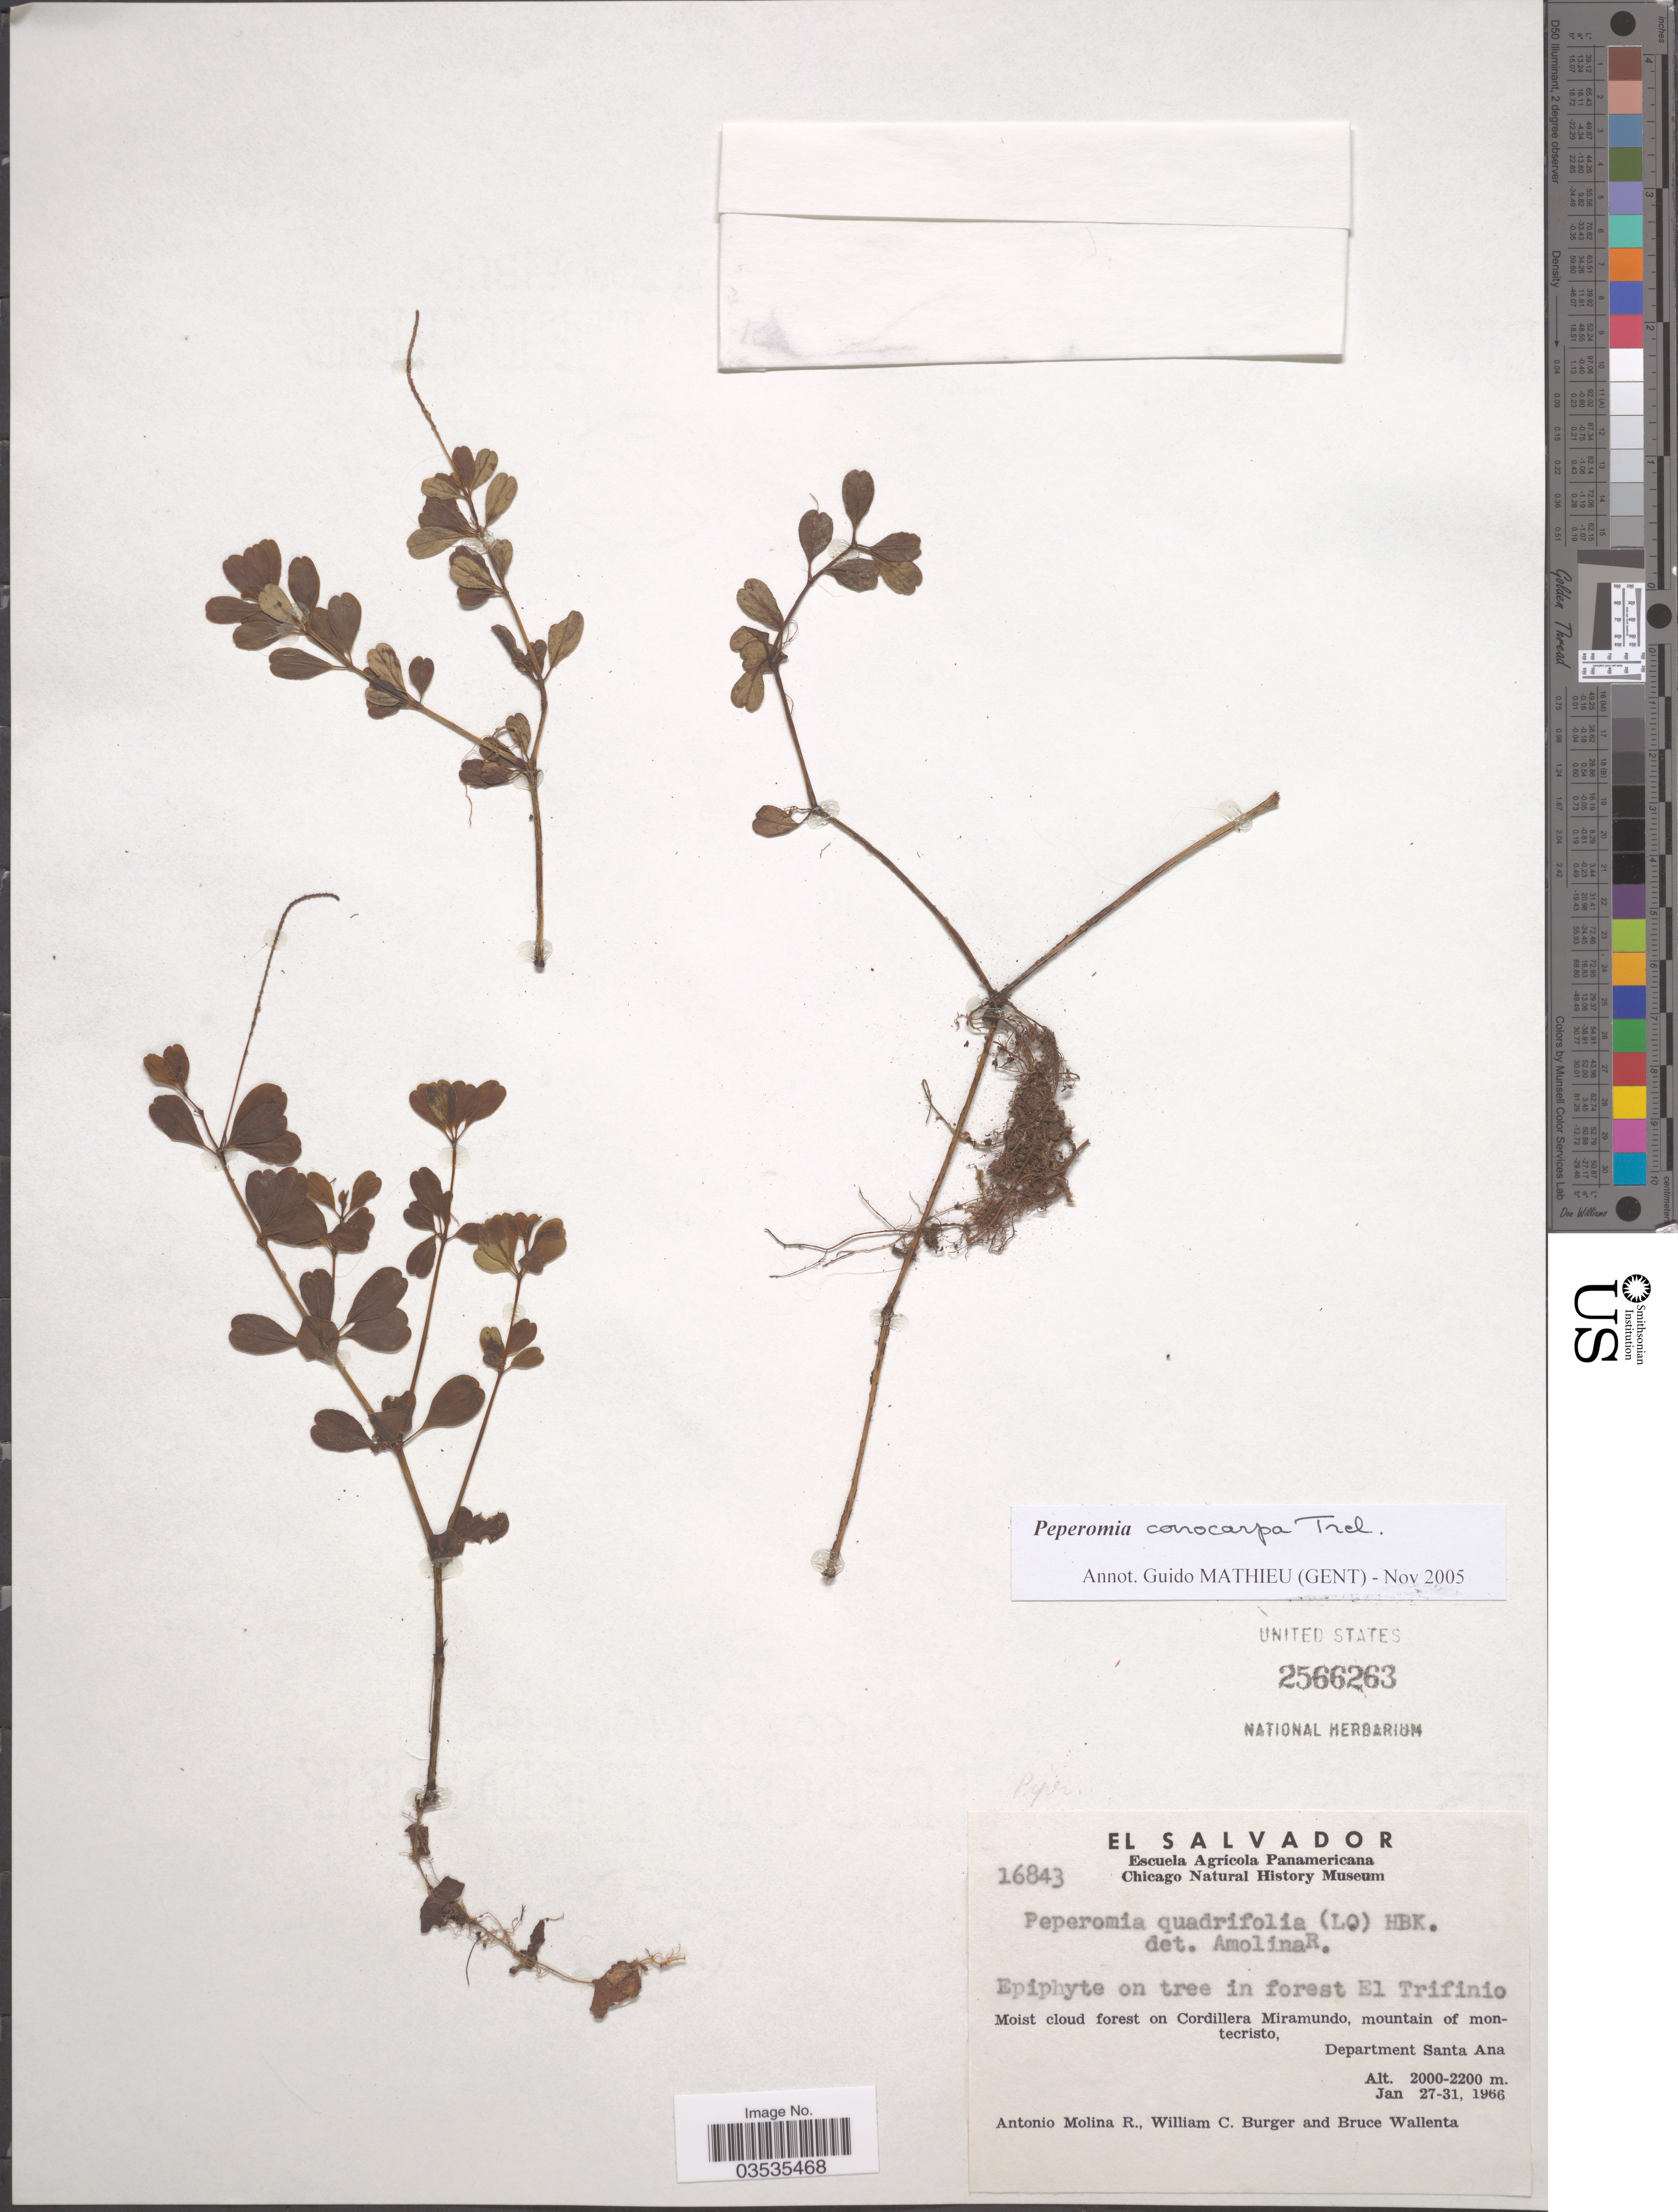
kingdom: Plantae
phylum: Tracheophyta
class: Magnoliopsida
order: Piperales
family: Piperaceae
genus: Peperomia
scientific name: Peperomia conocarpa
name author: Trel. in Yunck.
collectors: A. Molina R., W. Burger & B. Wallenta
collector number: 16843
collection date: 1966-01-27/1966-01-31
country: El Salvador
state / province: Santa Ana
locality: In forest El Trifinio. Moist cloud forest on Cordillera Miramundo, mountain of montecristo, Department Santa Ana.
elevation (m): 2000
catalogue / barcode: US 2566263